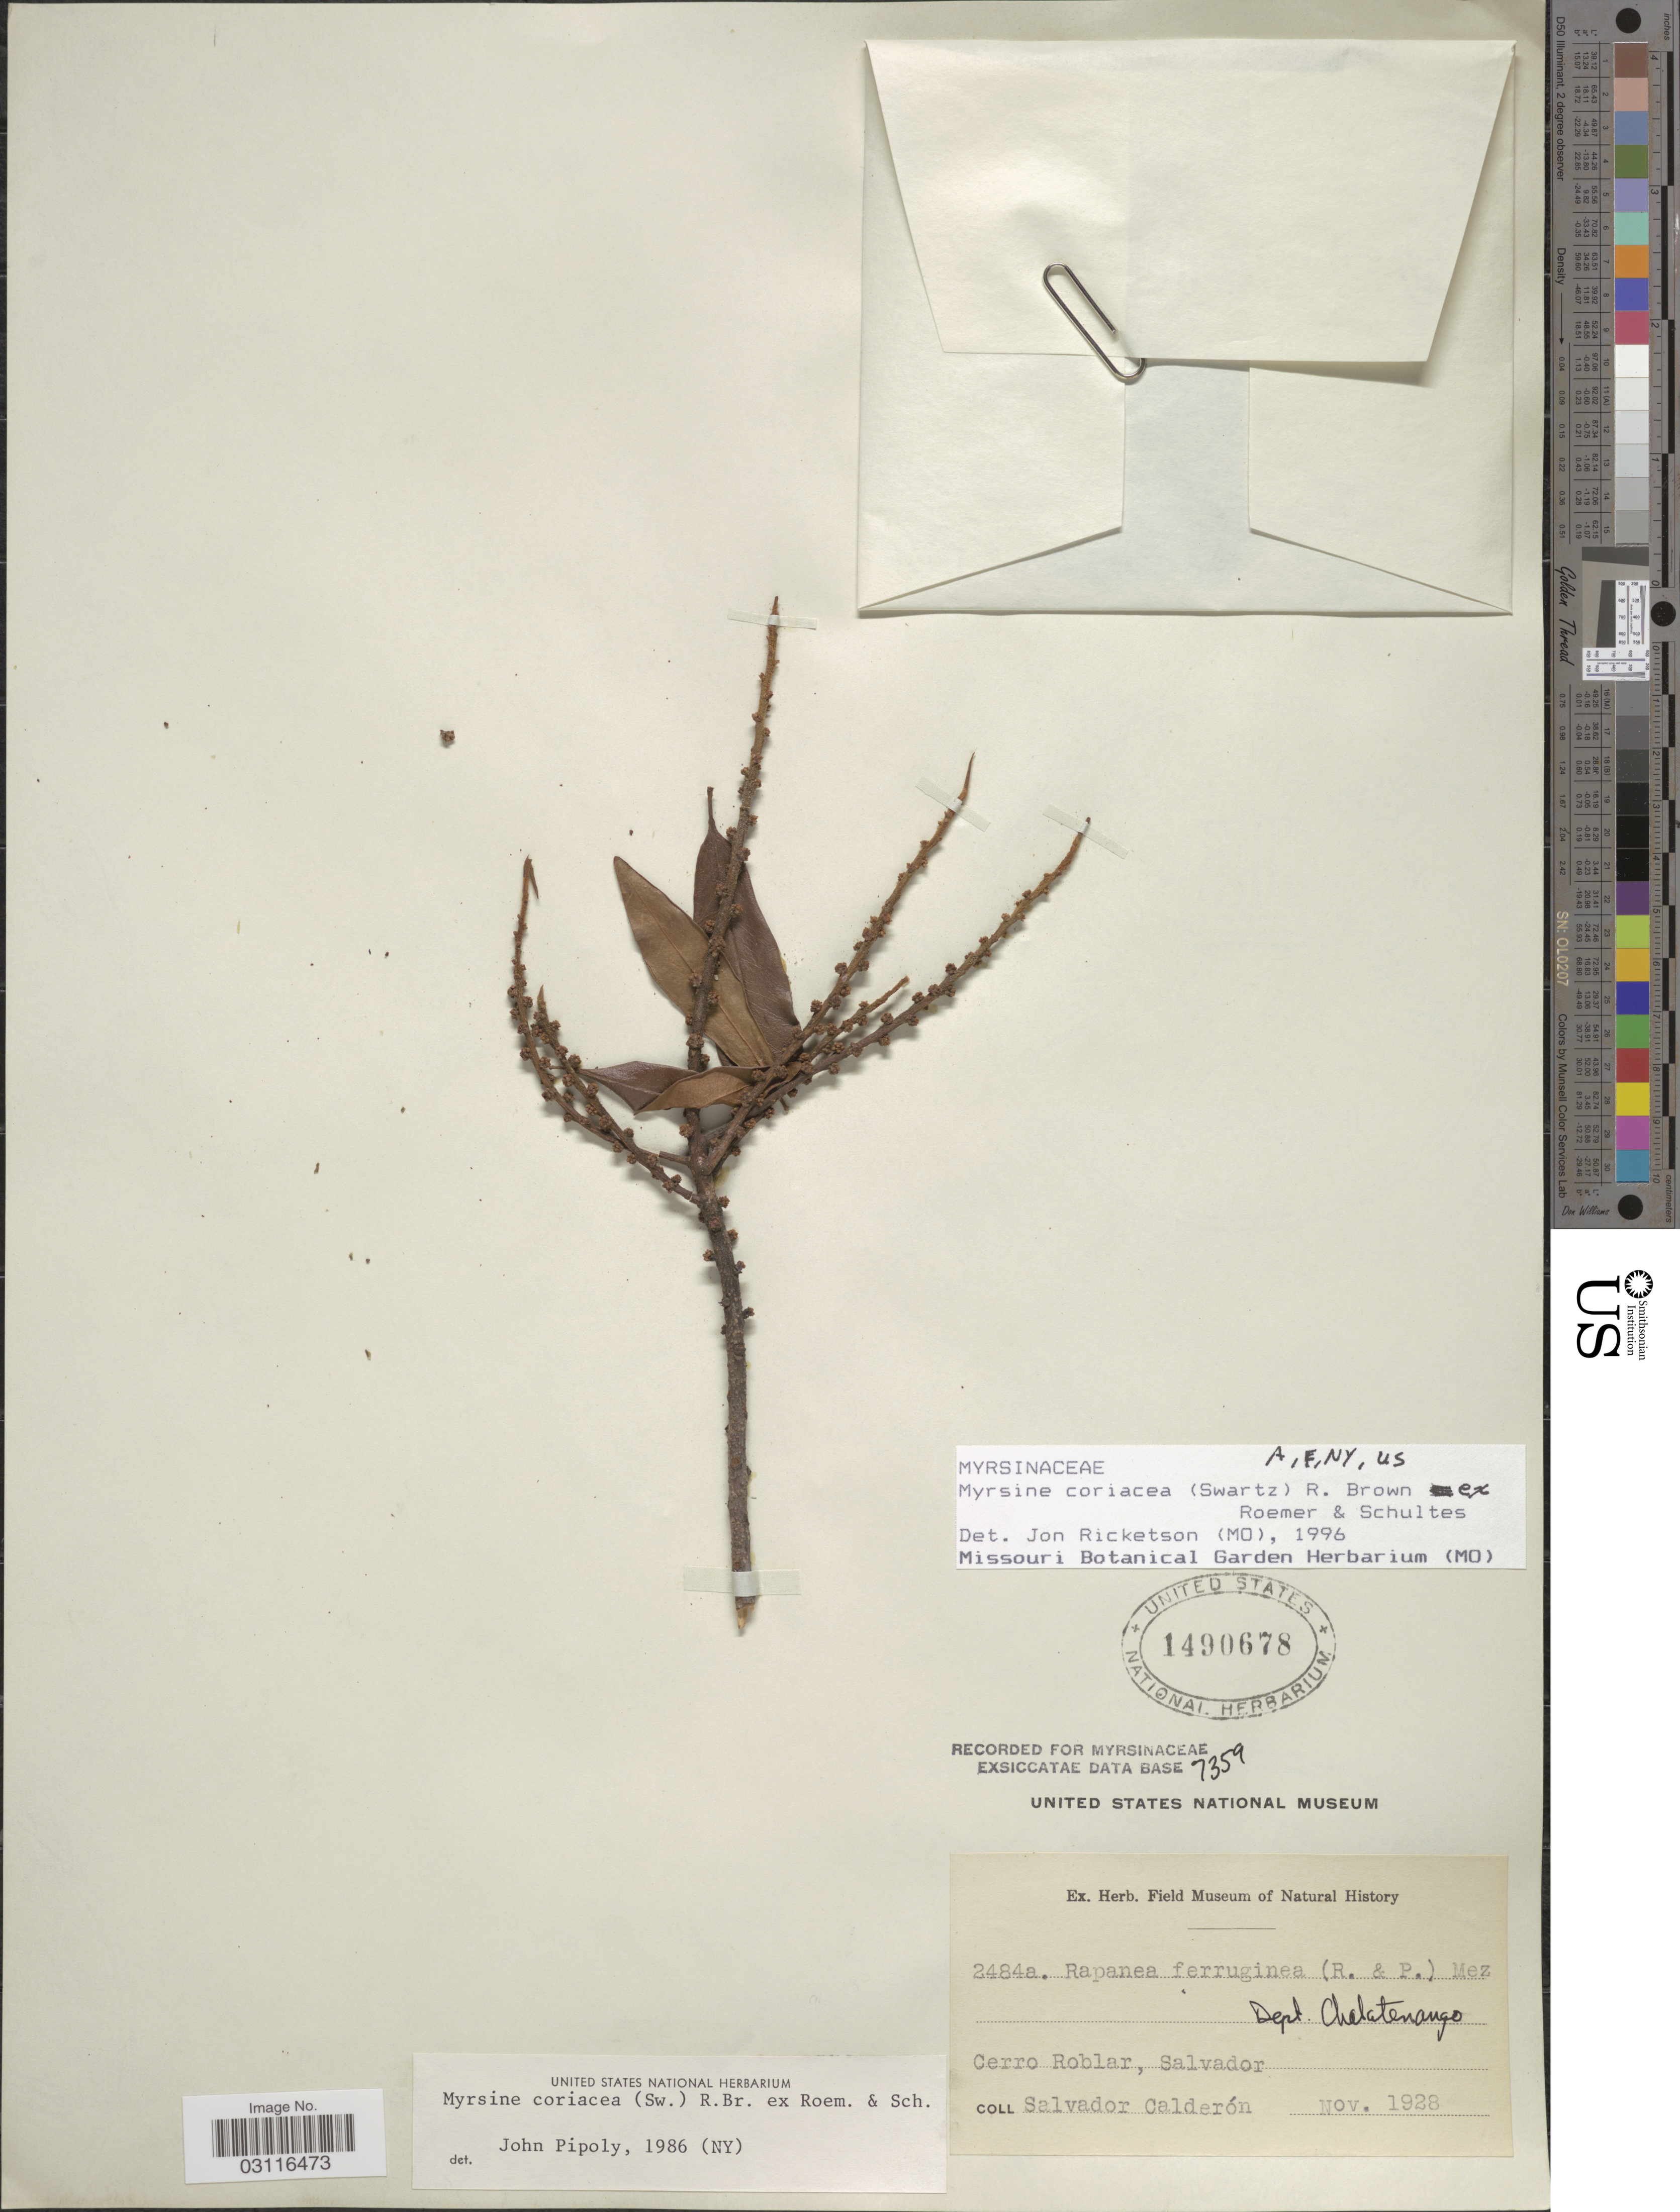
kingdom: Plantae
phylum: Tracheophyta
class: Magnoliopsida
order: Ericales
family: Primulaceae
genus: Myrsine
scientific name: Myrsine coriacea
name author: (Sw.) R. Br. ex Roem. & Schult.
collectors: S. Calderón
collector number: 2484a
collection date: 1928-11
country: El Salvador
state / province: Chalatenango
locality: Dept. Chalatenango. Cerro Roblar, Salvador.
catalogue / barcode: US 1490678